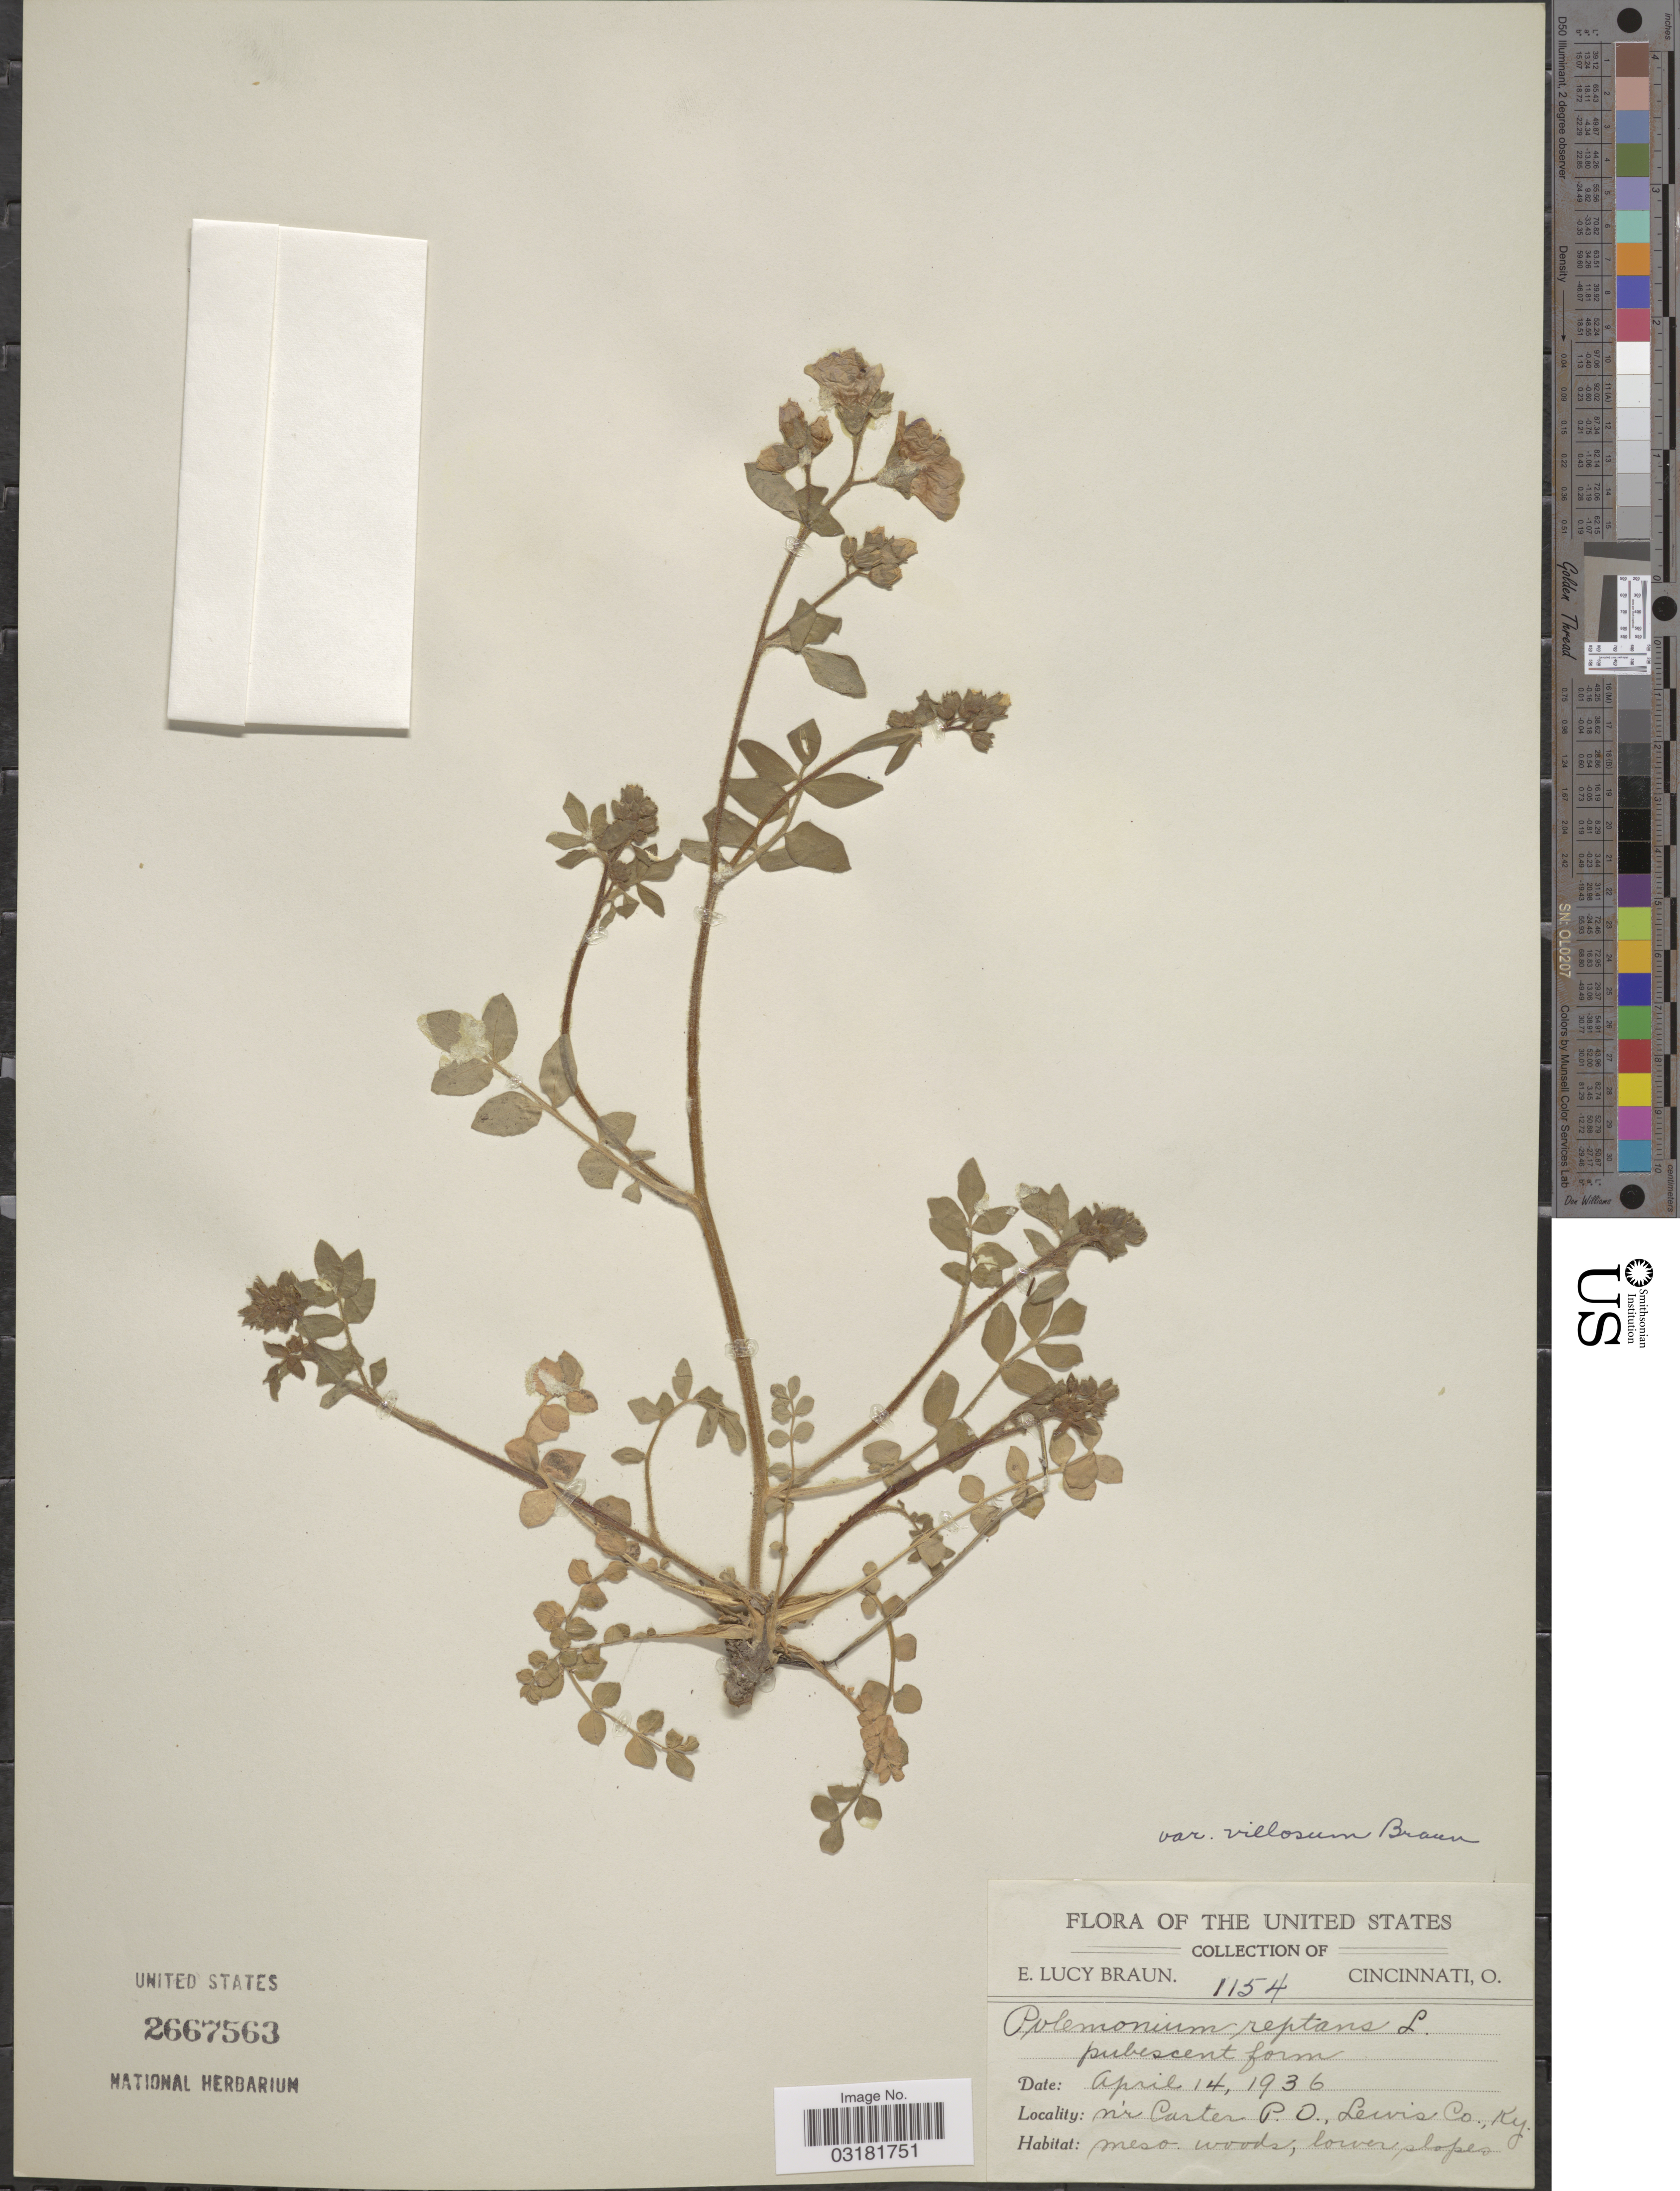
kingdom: Plantae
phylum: Tracheophyta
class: Magnoliopsida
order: Ericales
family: Polemoniaceae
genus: Polemonium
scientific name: Polemonium reptans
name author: L.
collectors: E. L. Braun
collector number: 1154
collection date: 1936-04-14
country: United States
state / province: Kentucky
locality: Nr. Carter P. O. Lewis Co. Ky.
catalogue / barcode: US 2667563